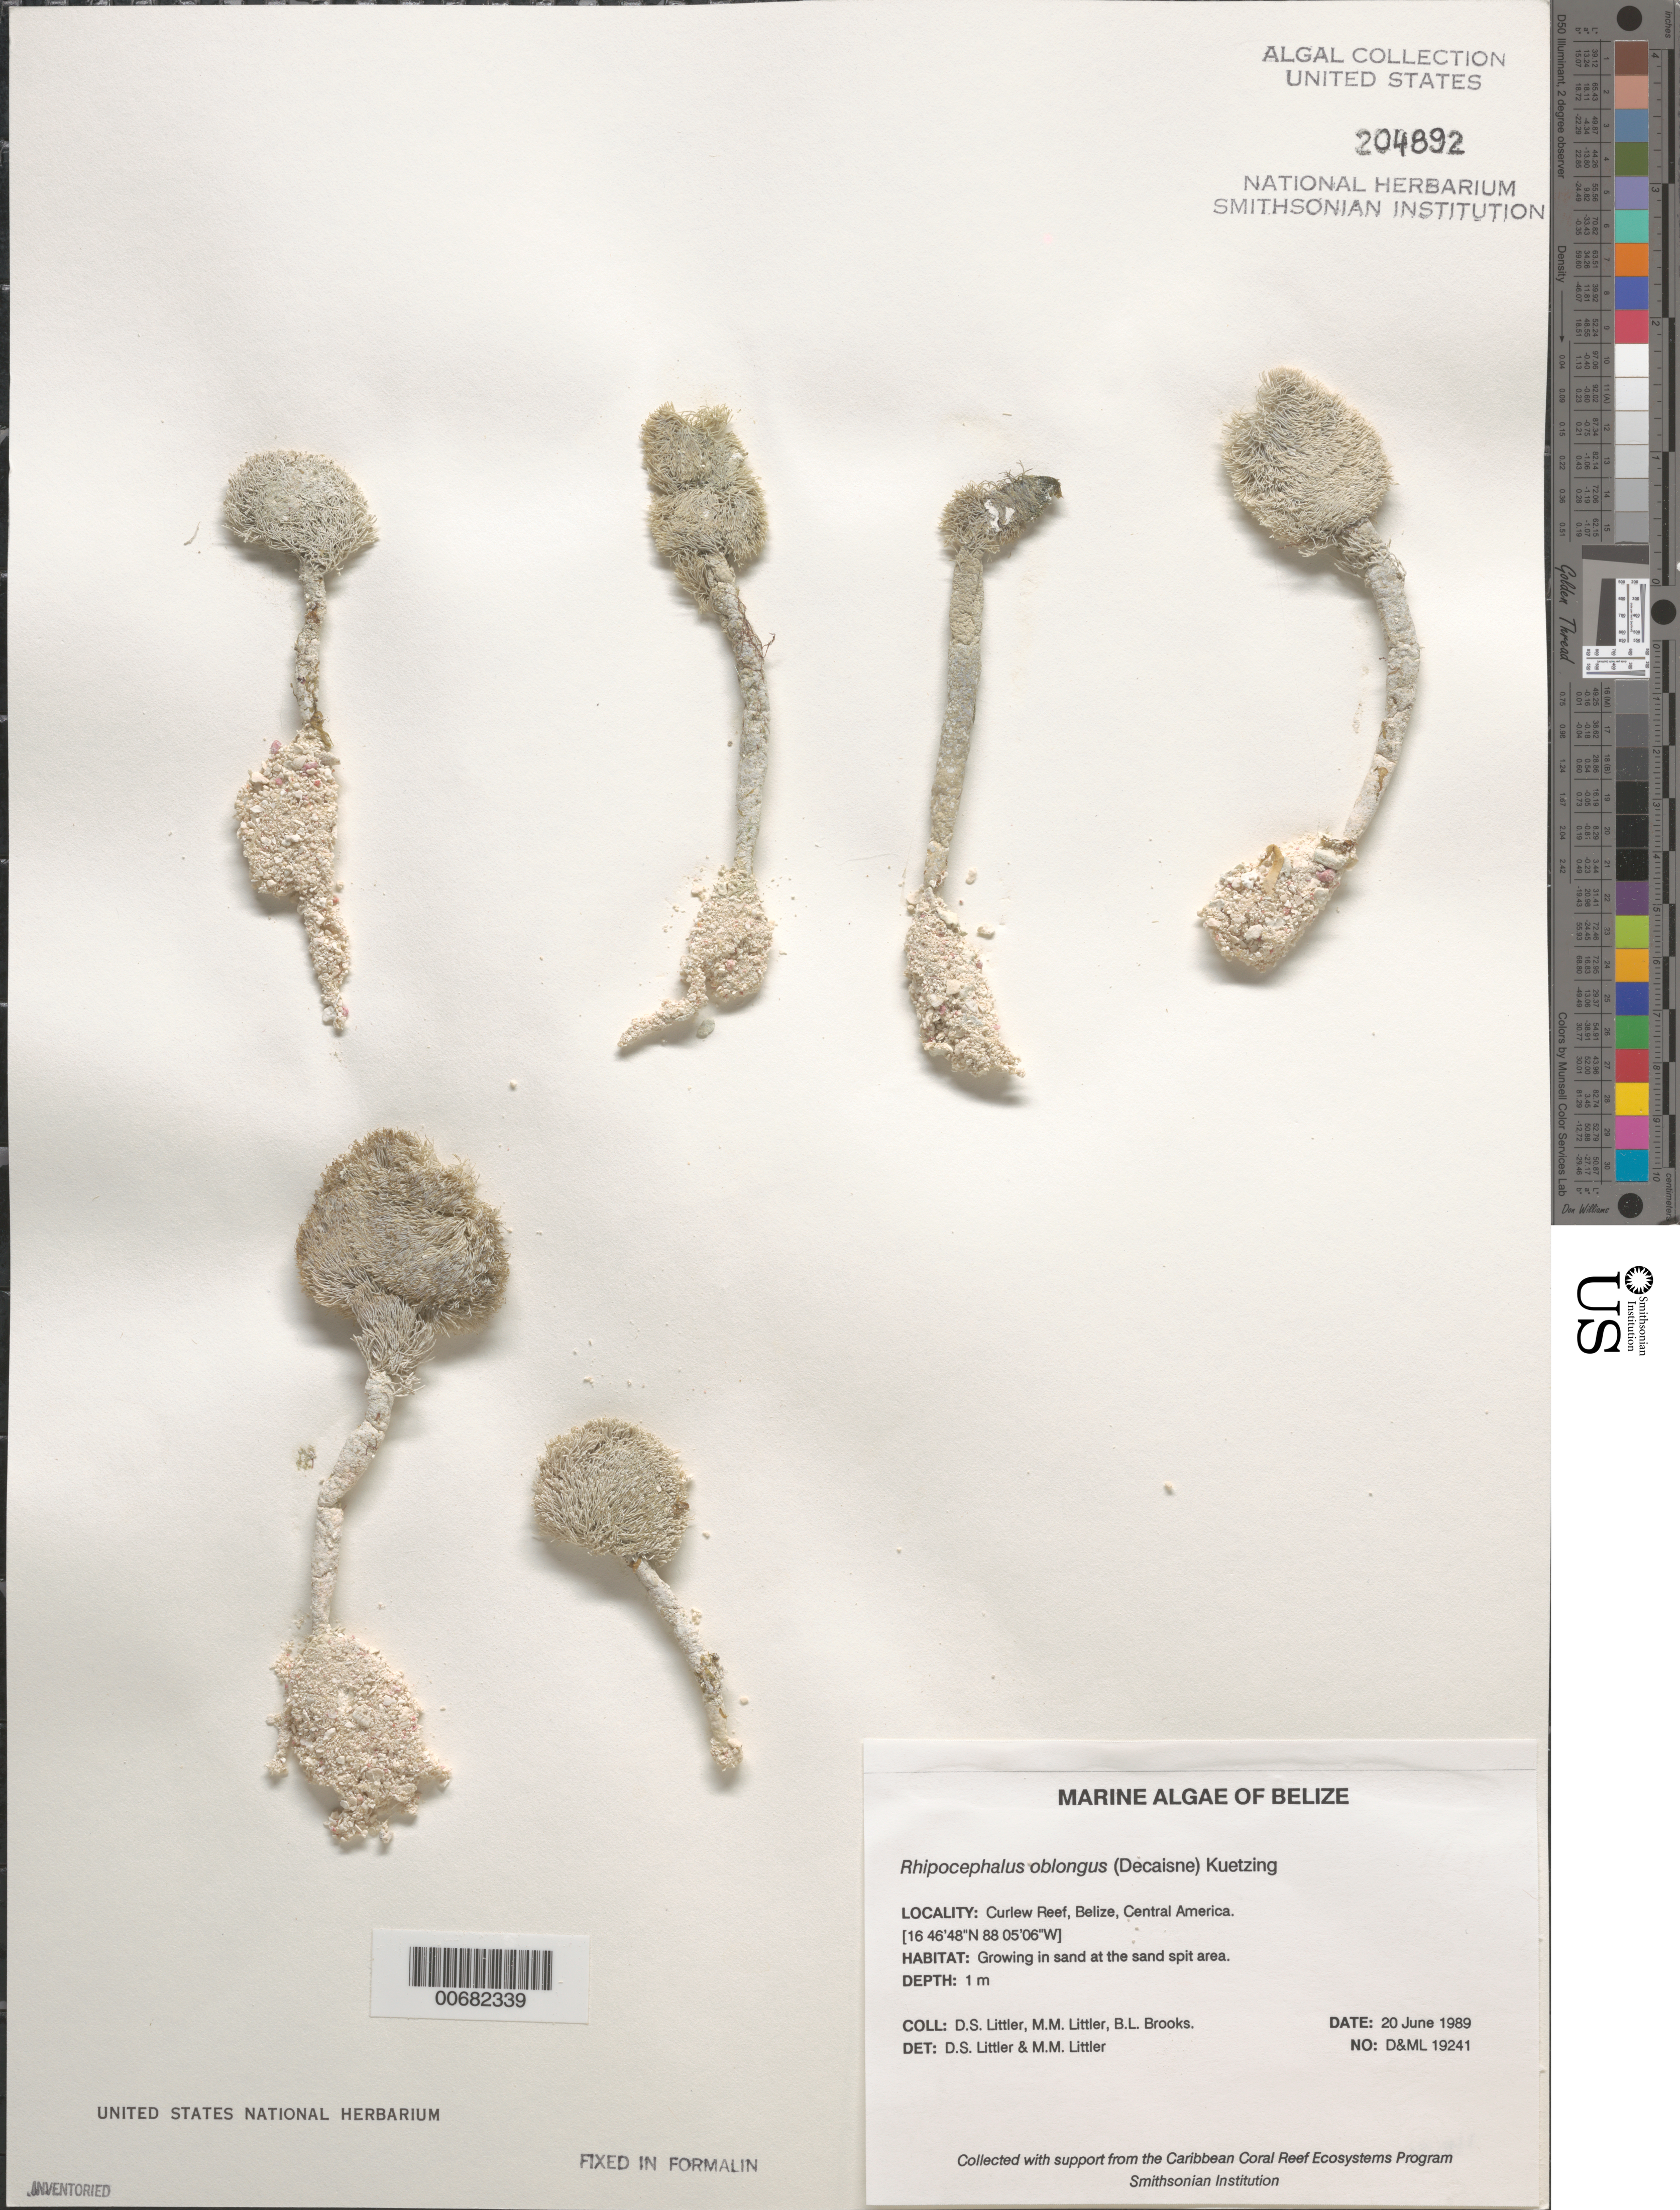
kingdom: Plantae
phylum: Chlorophyta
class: Ulvophyceae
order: Bryopsidales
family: Udoteaceae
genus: Rhipocephalus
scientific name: Rhipocephalus oblongus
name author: (Decne.) Kütz.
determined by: Littler, D. S.; Littler, M. M.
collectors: D. S. Littler, M. M. Littler & B. Brooks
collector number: D&ML 19241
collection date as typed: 20 Jun 1989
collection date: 1989-06-20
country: Belize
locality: Curlew Reef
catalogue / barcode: US 204892